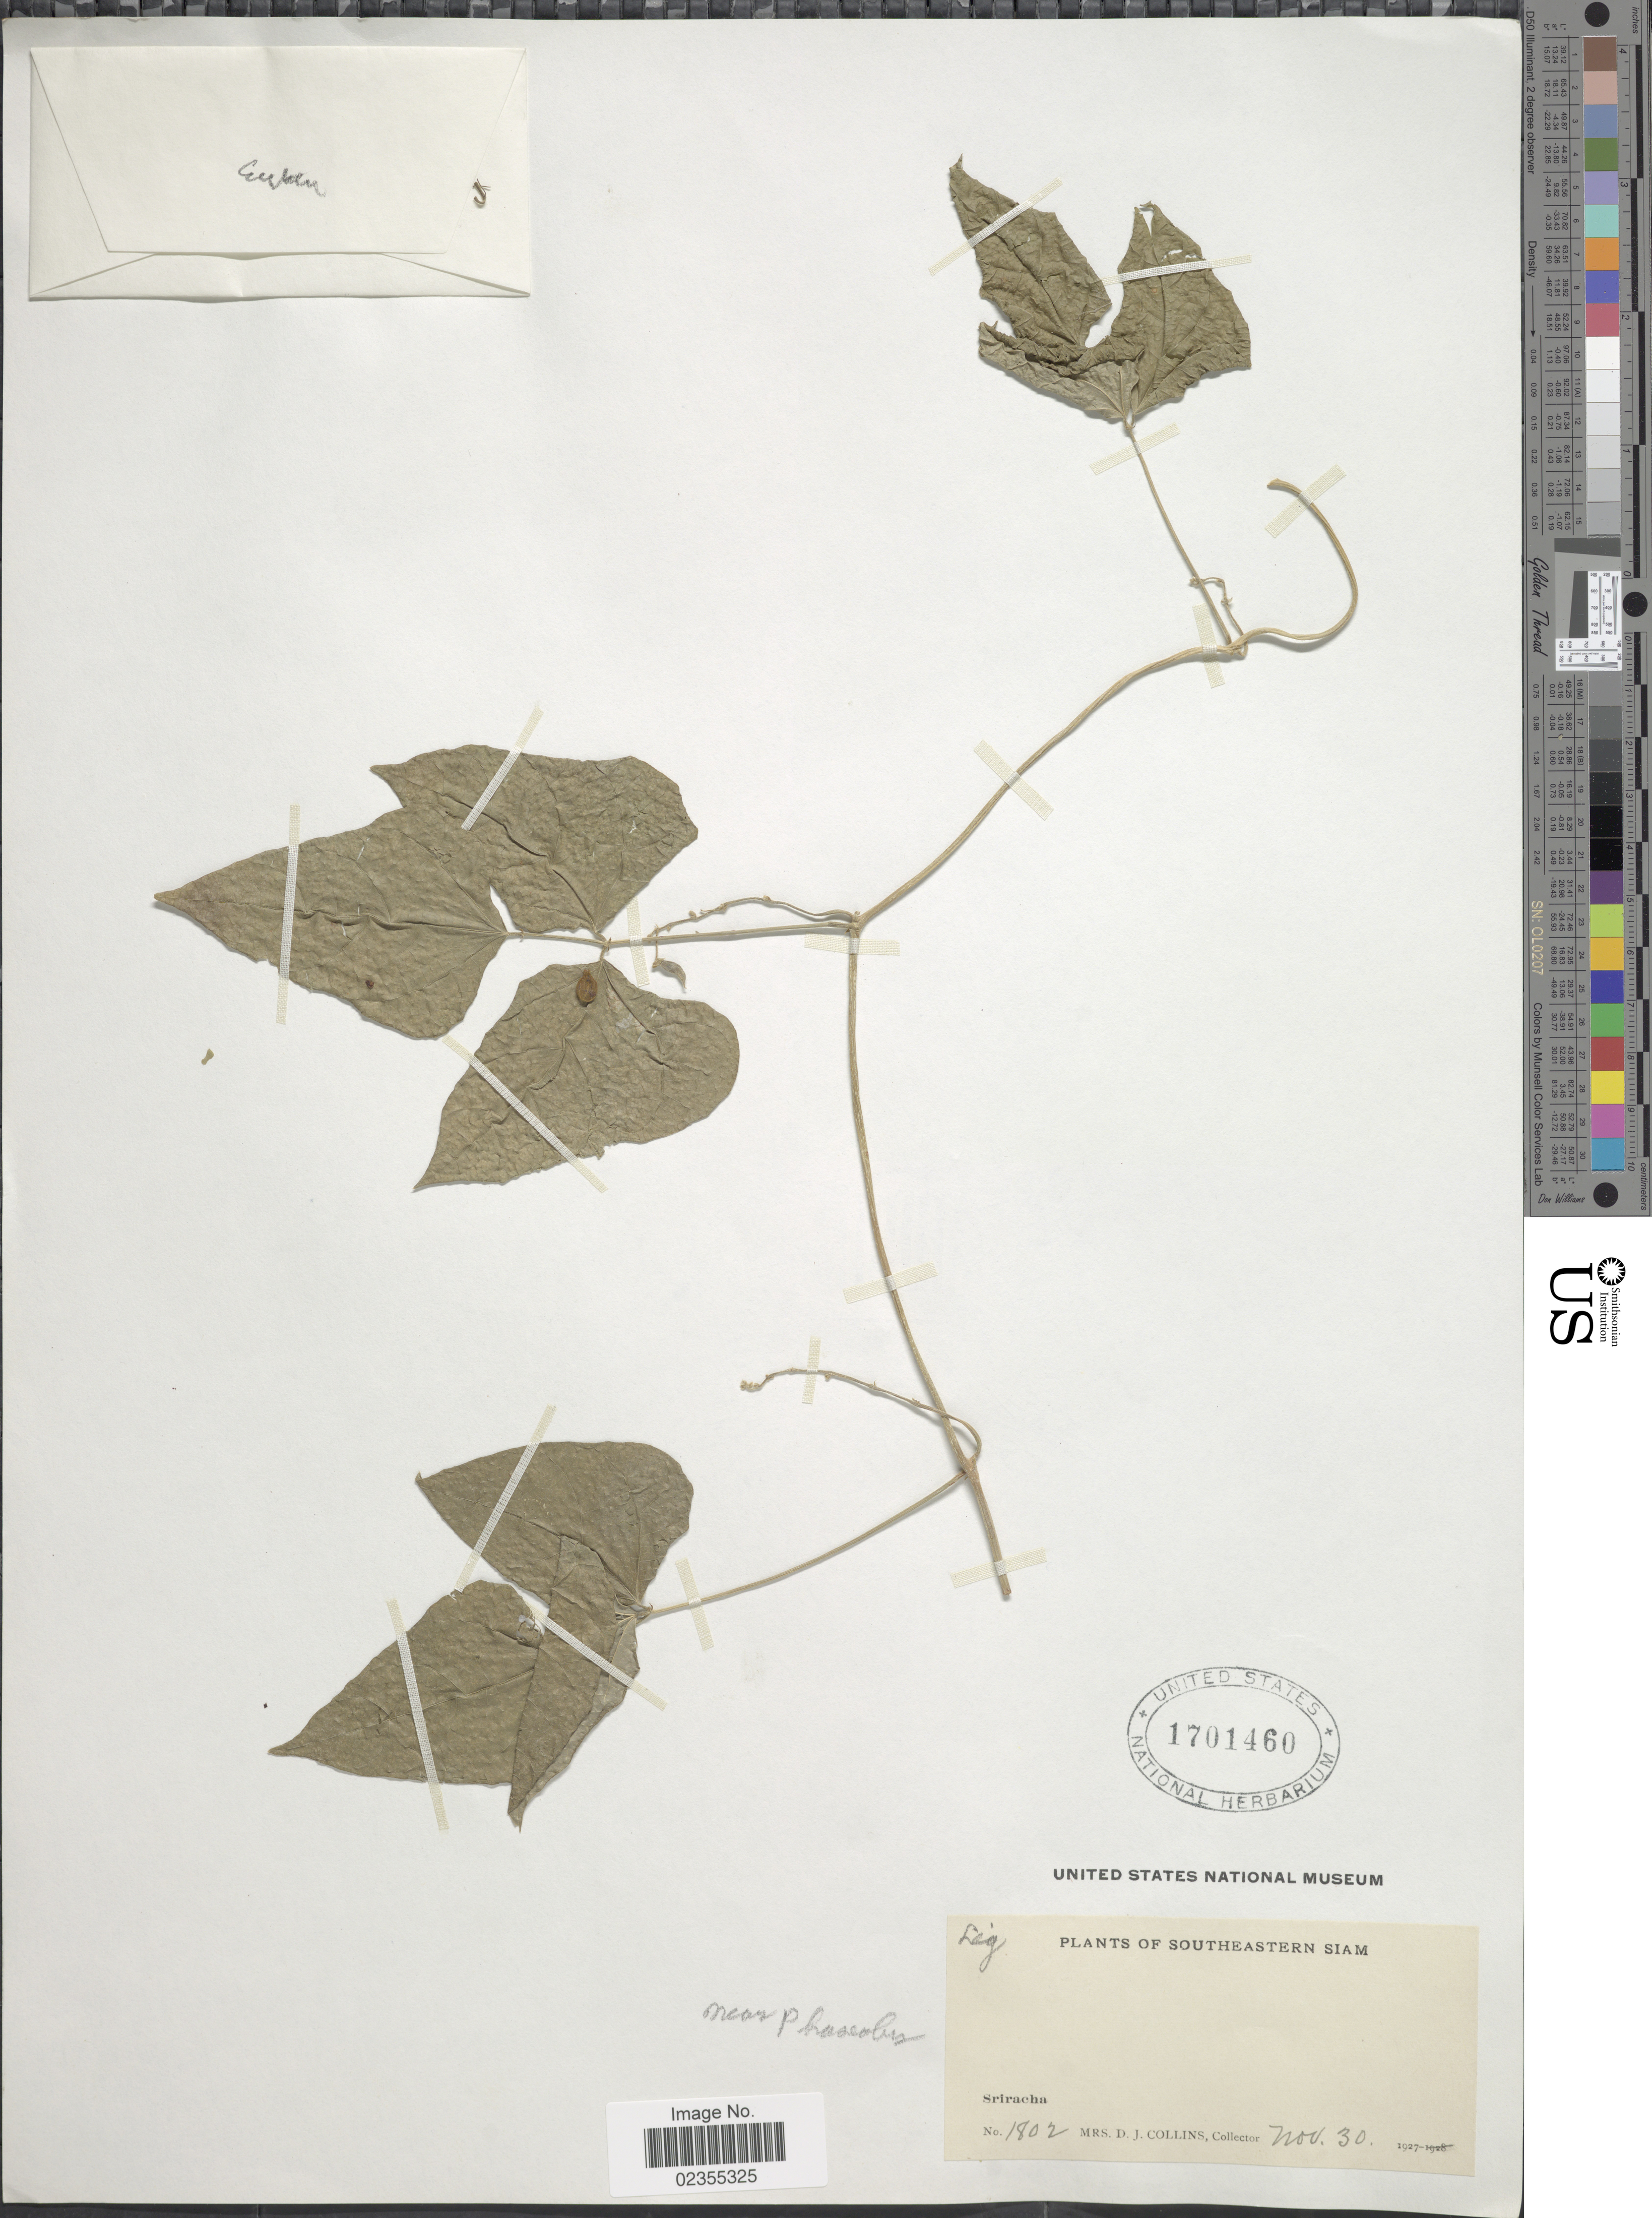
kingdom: Plantae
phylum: Tracheophyta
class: Magnoliopsida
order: Fabales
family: Fabaceae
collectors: Mrs. D. J. Collins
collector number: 1802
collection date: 1927-11-30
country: Thailand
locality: Southeastern Siam, Sriracha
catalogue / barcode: US 1701460